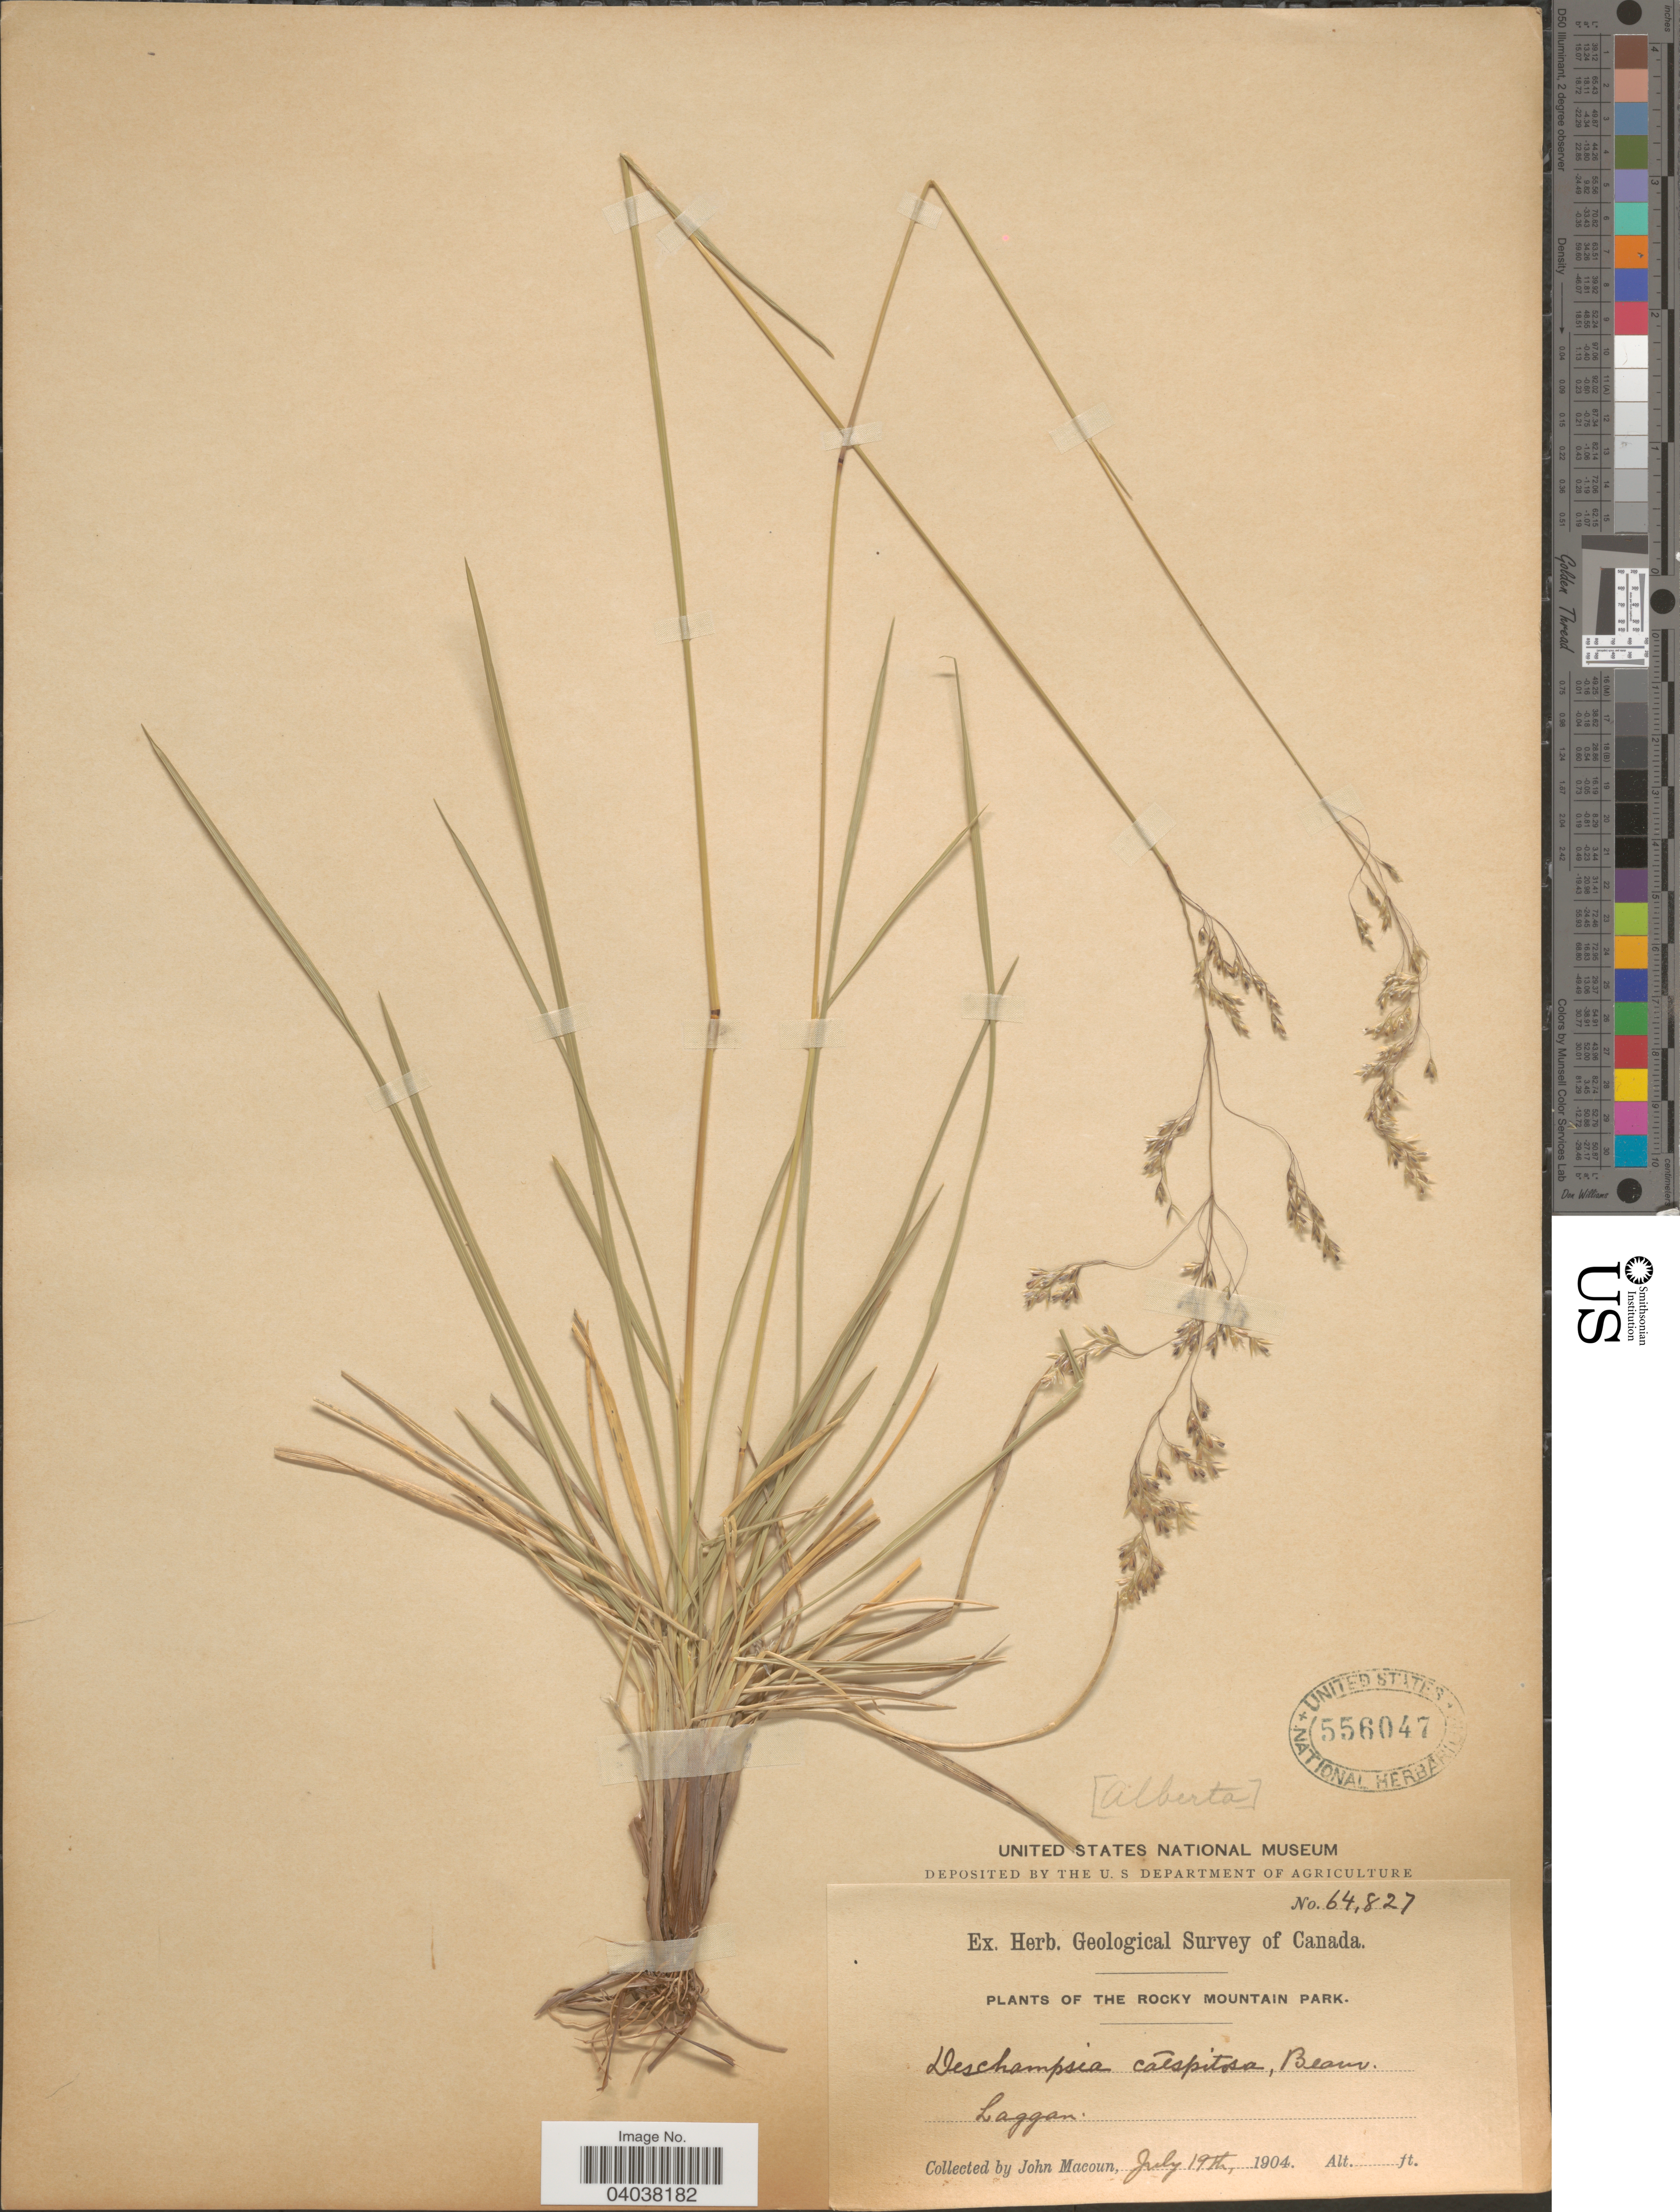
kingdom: Plantae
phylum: Tracheophyta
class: Liliopsida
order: Poales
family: Poaceae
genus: Deschampsia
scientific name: Deschampsia cespitosa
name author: (L.) P. Beauv.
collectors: J. Macoun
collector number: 64827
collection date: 1904-07-19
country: Canada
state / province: Alberta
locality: The Rocky Mountain Park. Laggan.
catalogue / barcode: US 556047